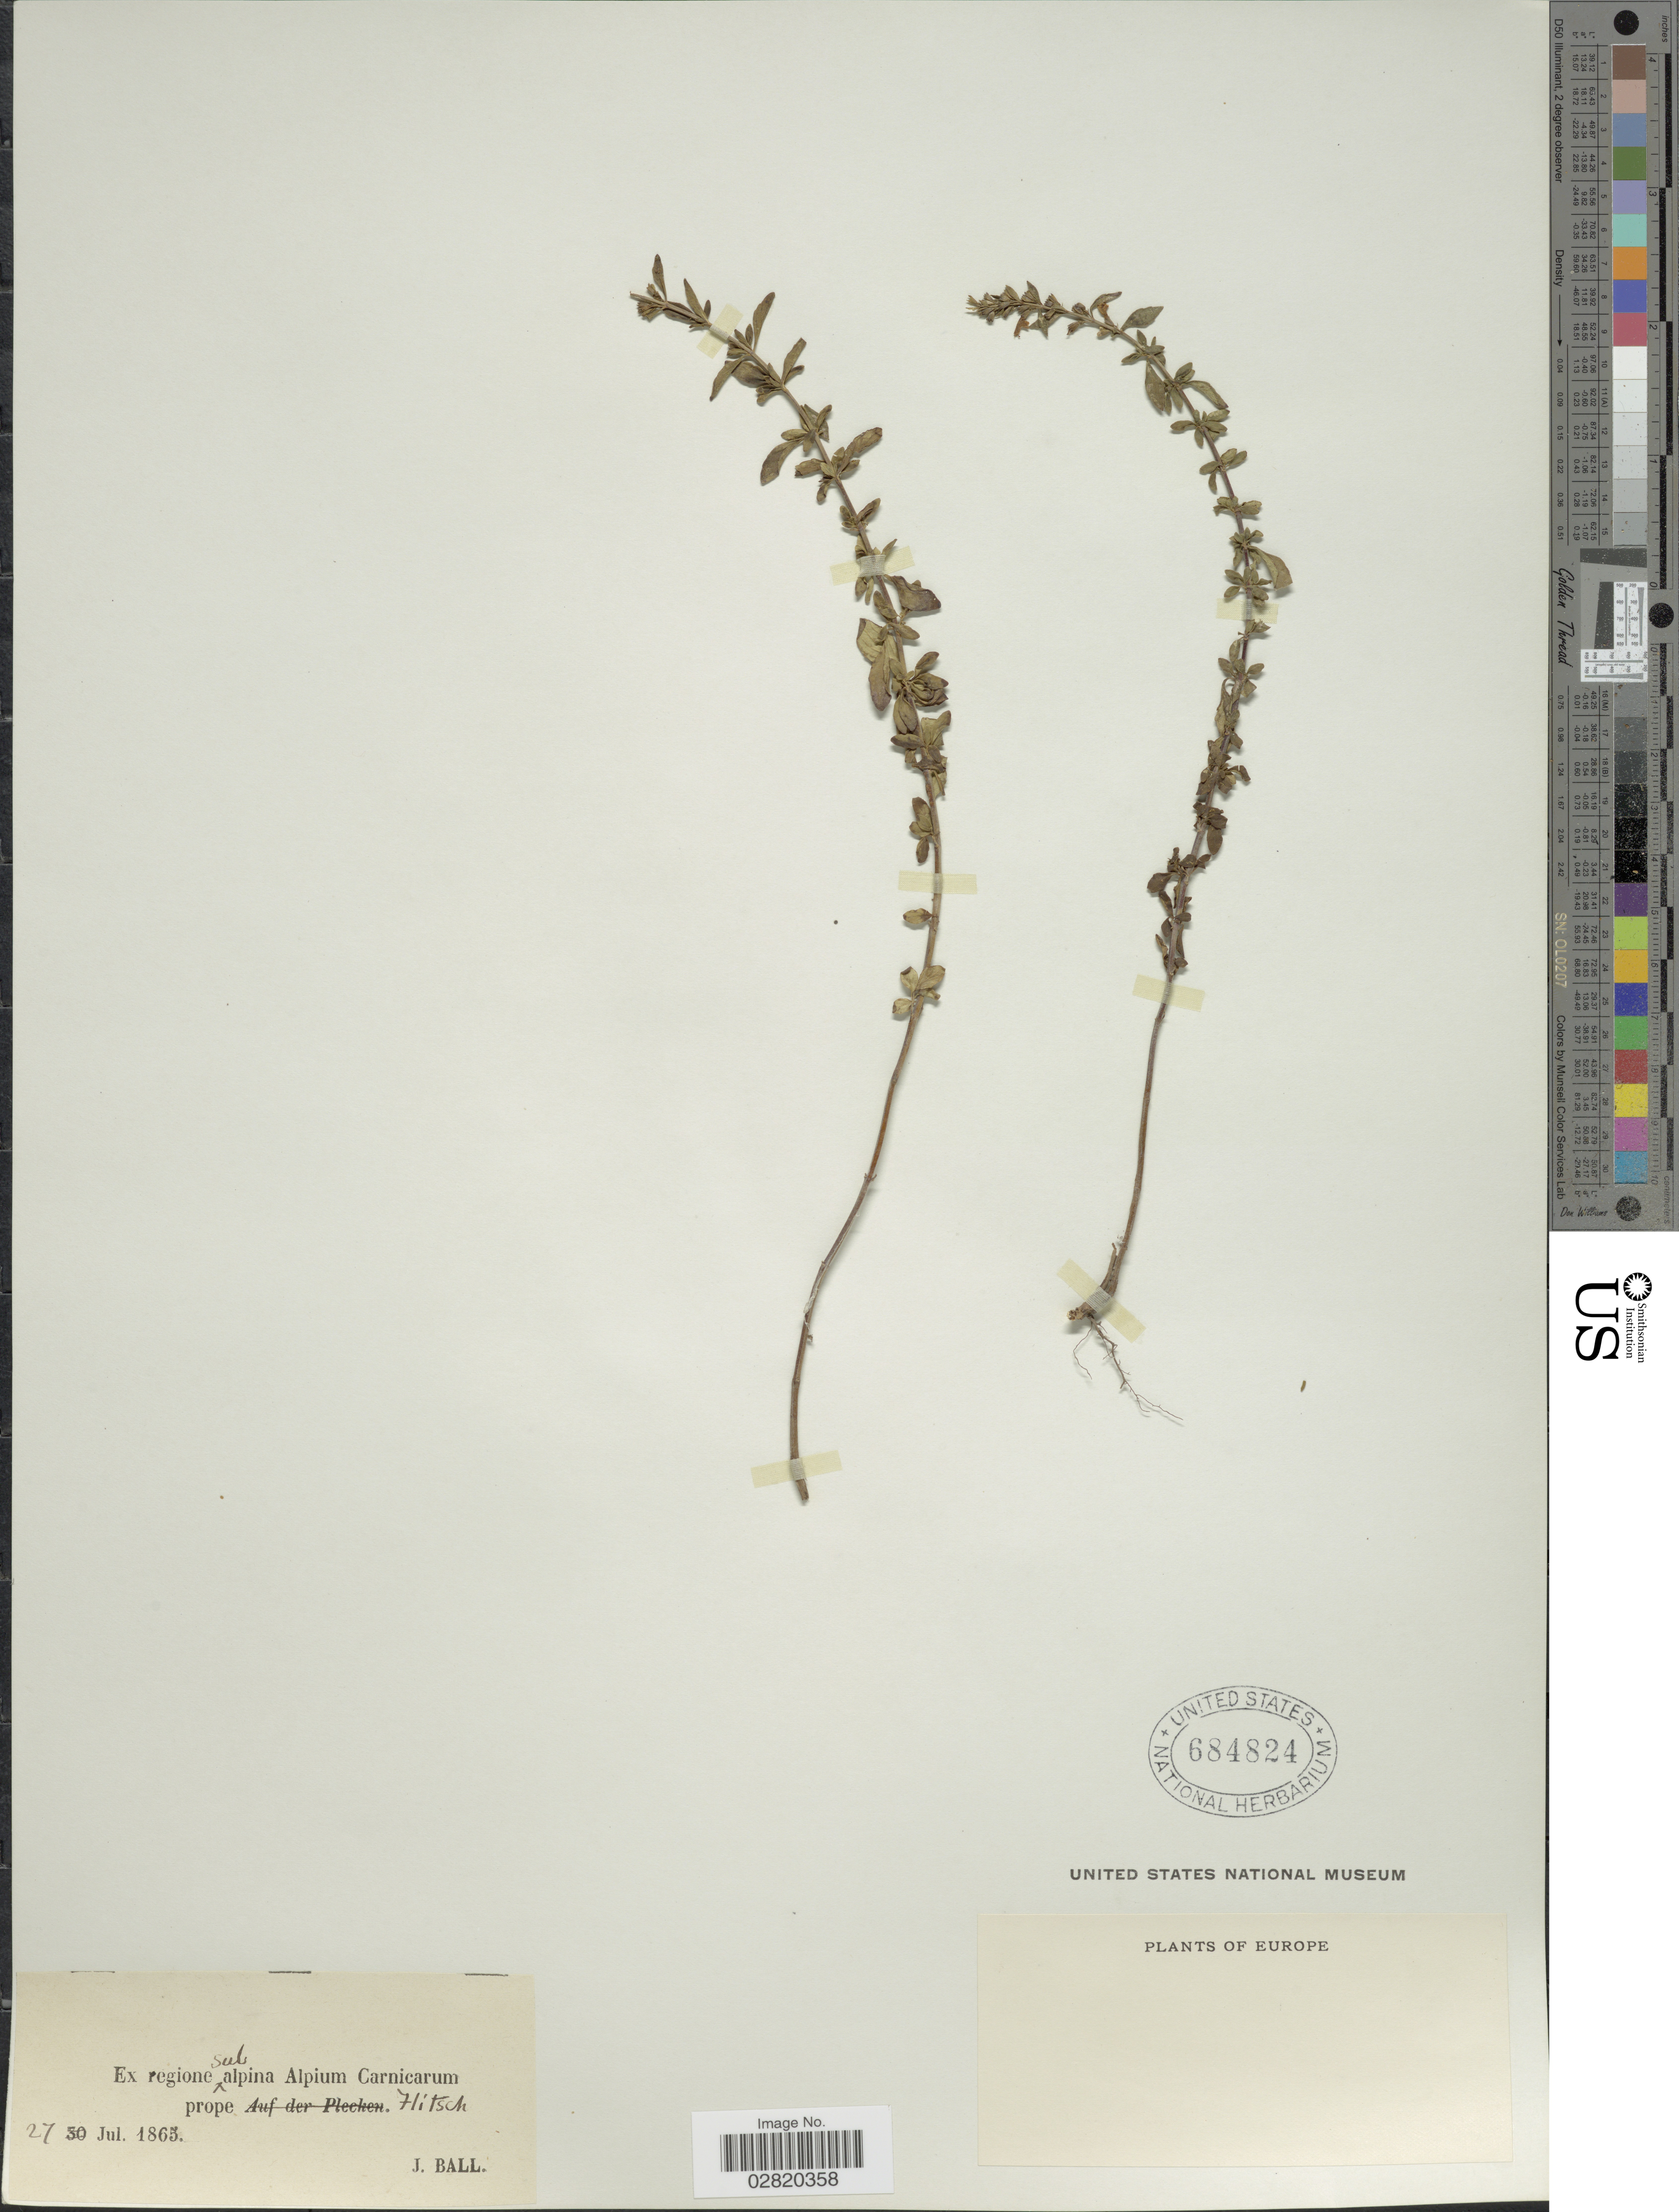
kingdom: Plantae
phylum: Tracheophyta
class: Magnoliopsida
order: Lamiales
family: Lamiaceae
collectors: J. Ball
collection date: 1865-07-27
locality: Ex regione sul alpina Alpium Carnicarum prope Hitsch. Europe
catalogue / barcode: US 684824